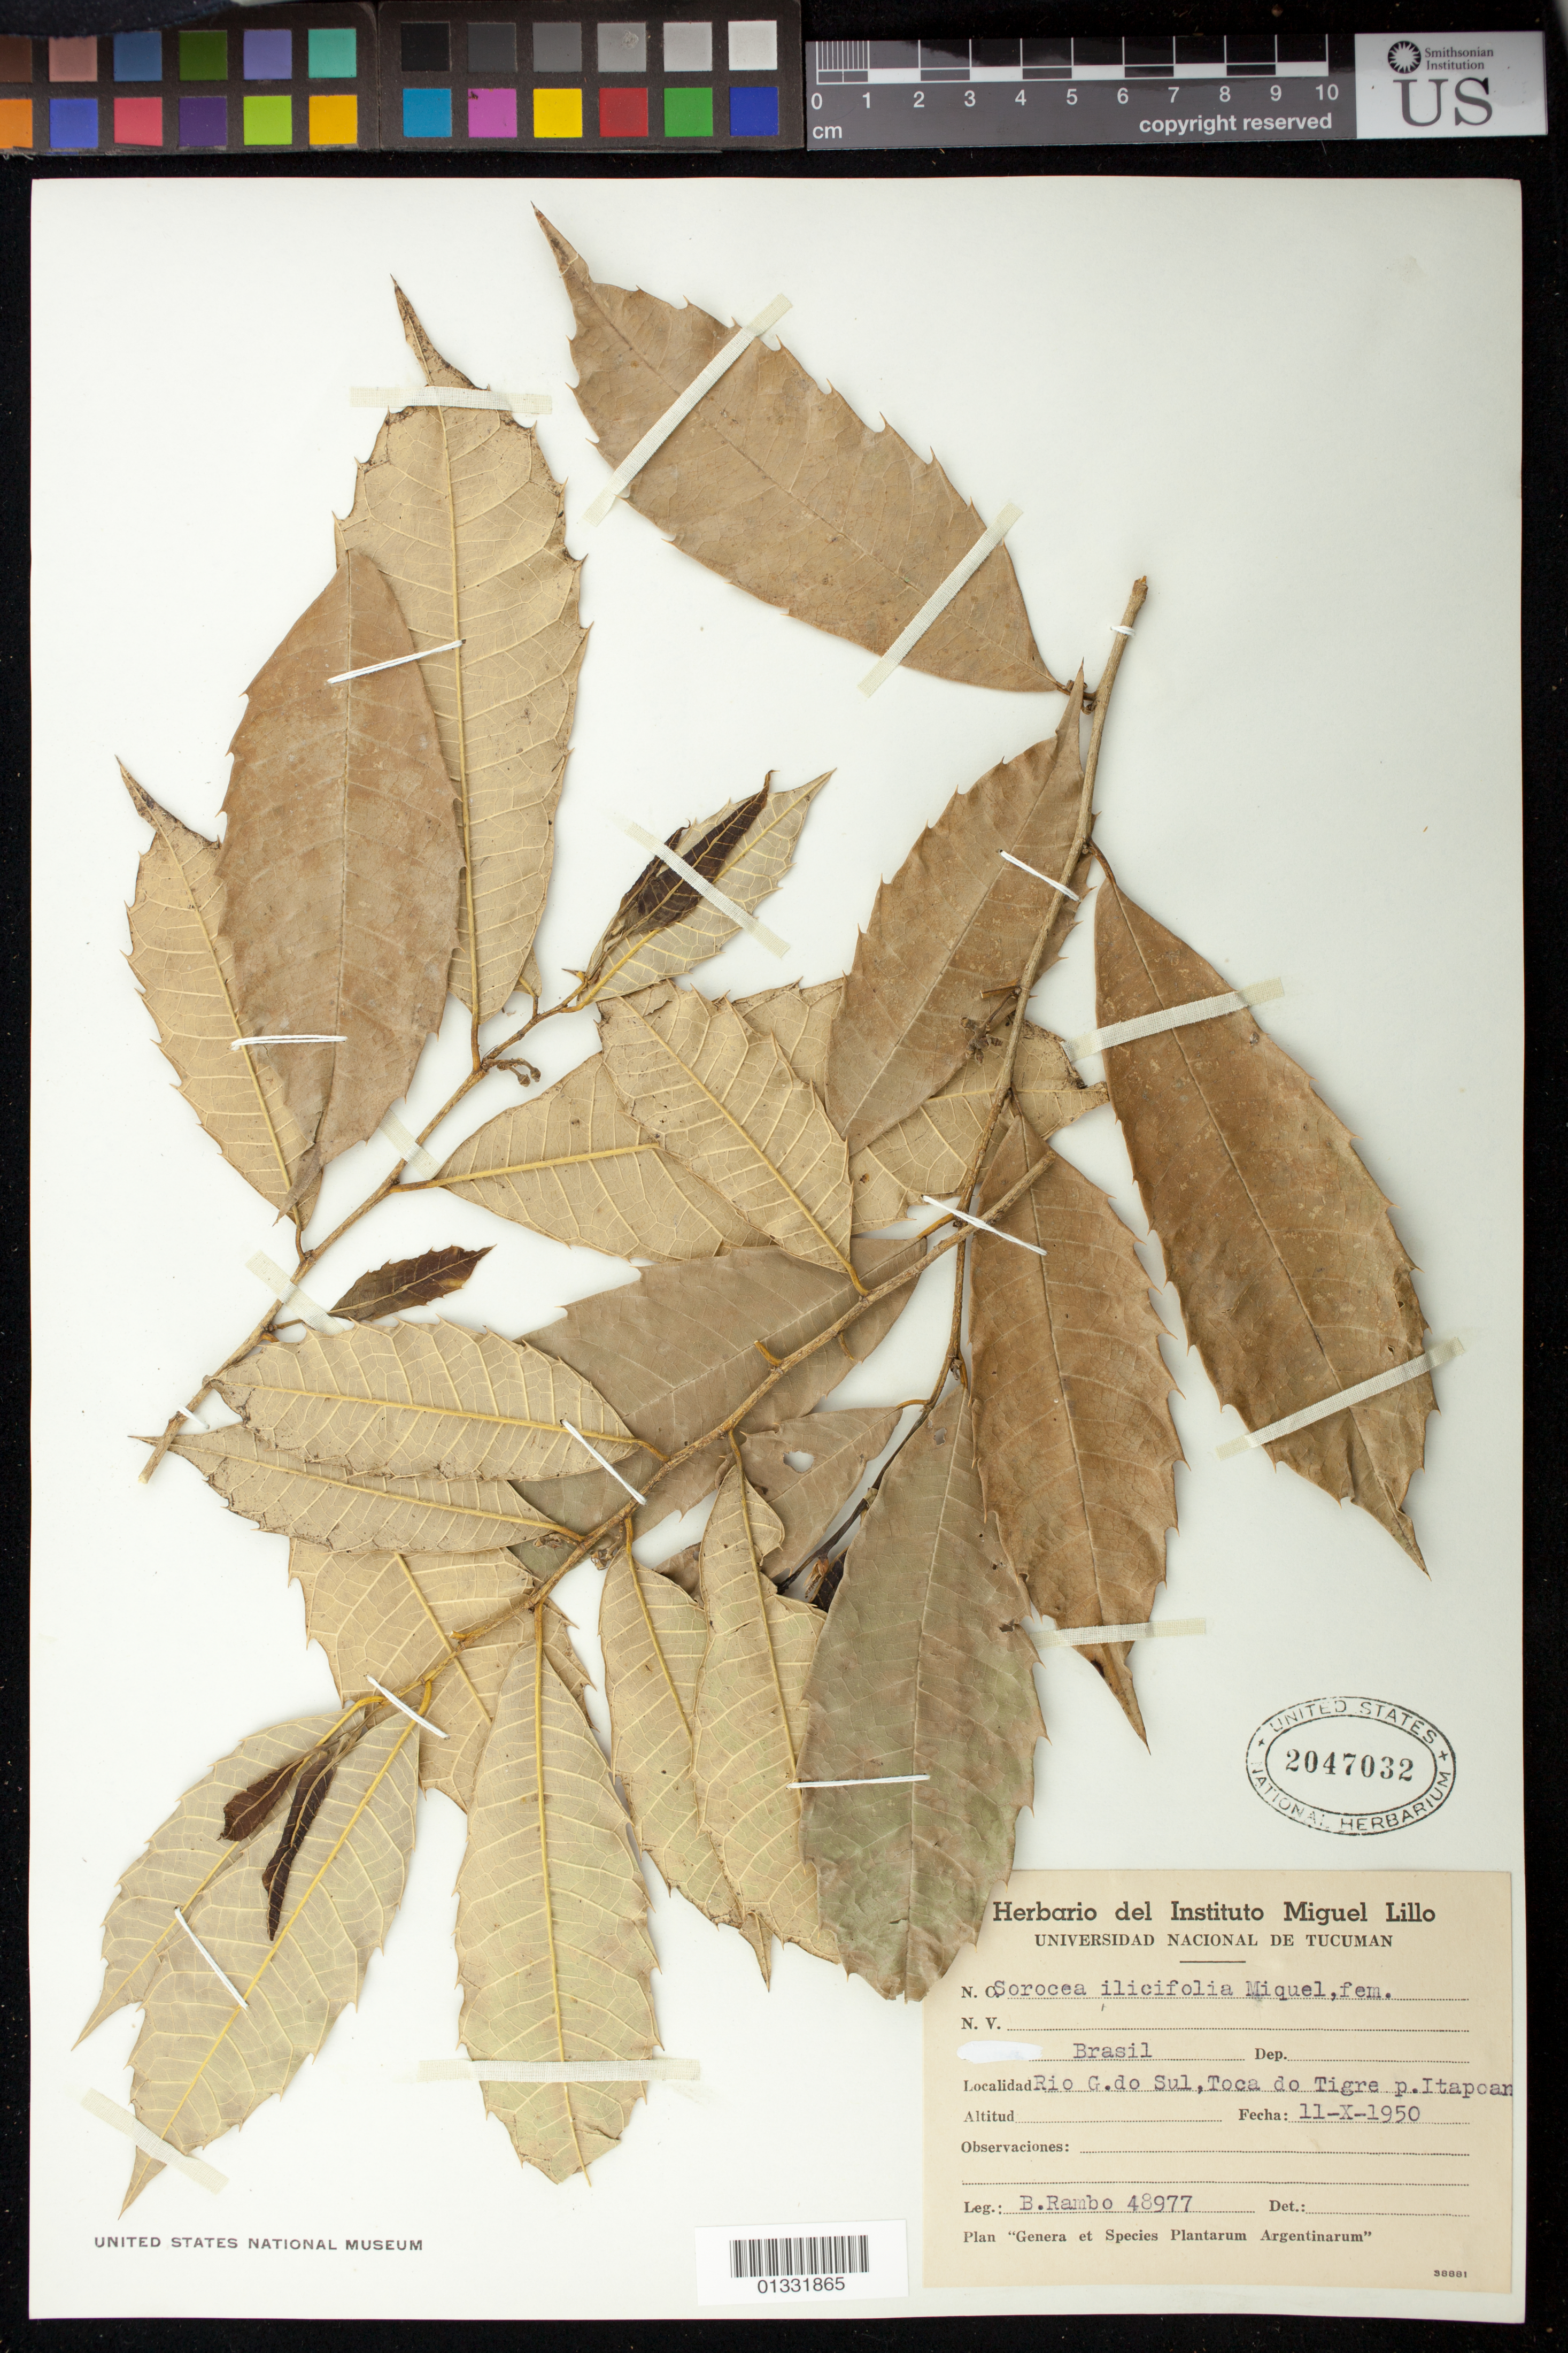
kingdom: Plantae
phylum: Tracheophyta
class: Magnoliopsida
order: Rosales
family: Moraceae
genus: Sorocea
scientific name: Sorocea bonplandii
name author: (Baill.) W.C. Burger et al.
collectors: B. Rambo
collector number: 48977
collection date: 1950-10-11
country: Brazil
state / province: Rio Grande do Sul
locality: Toca do Tigre p. Itapoan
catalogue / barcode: US 2047032